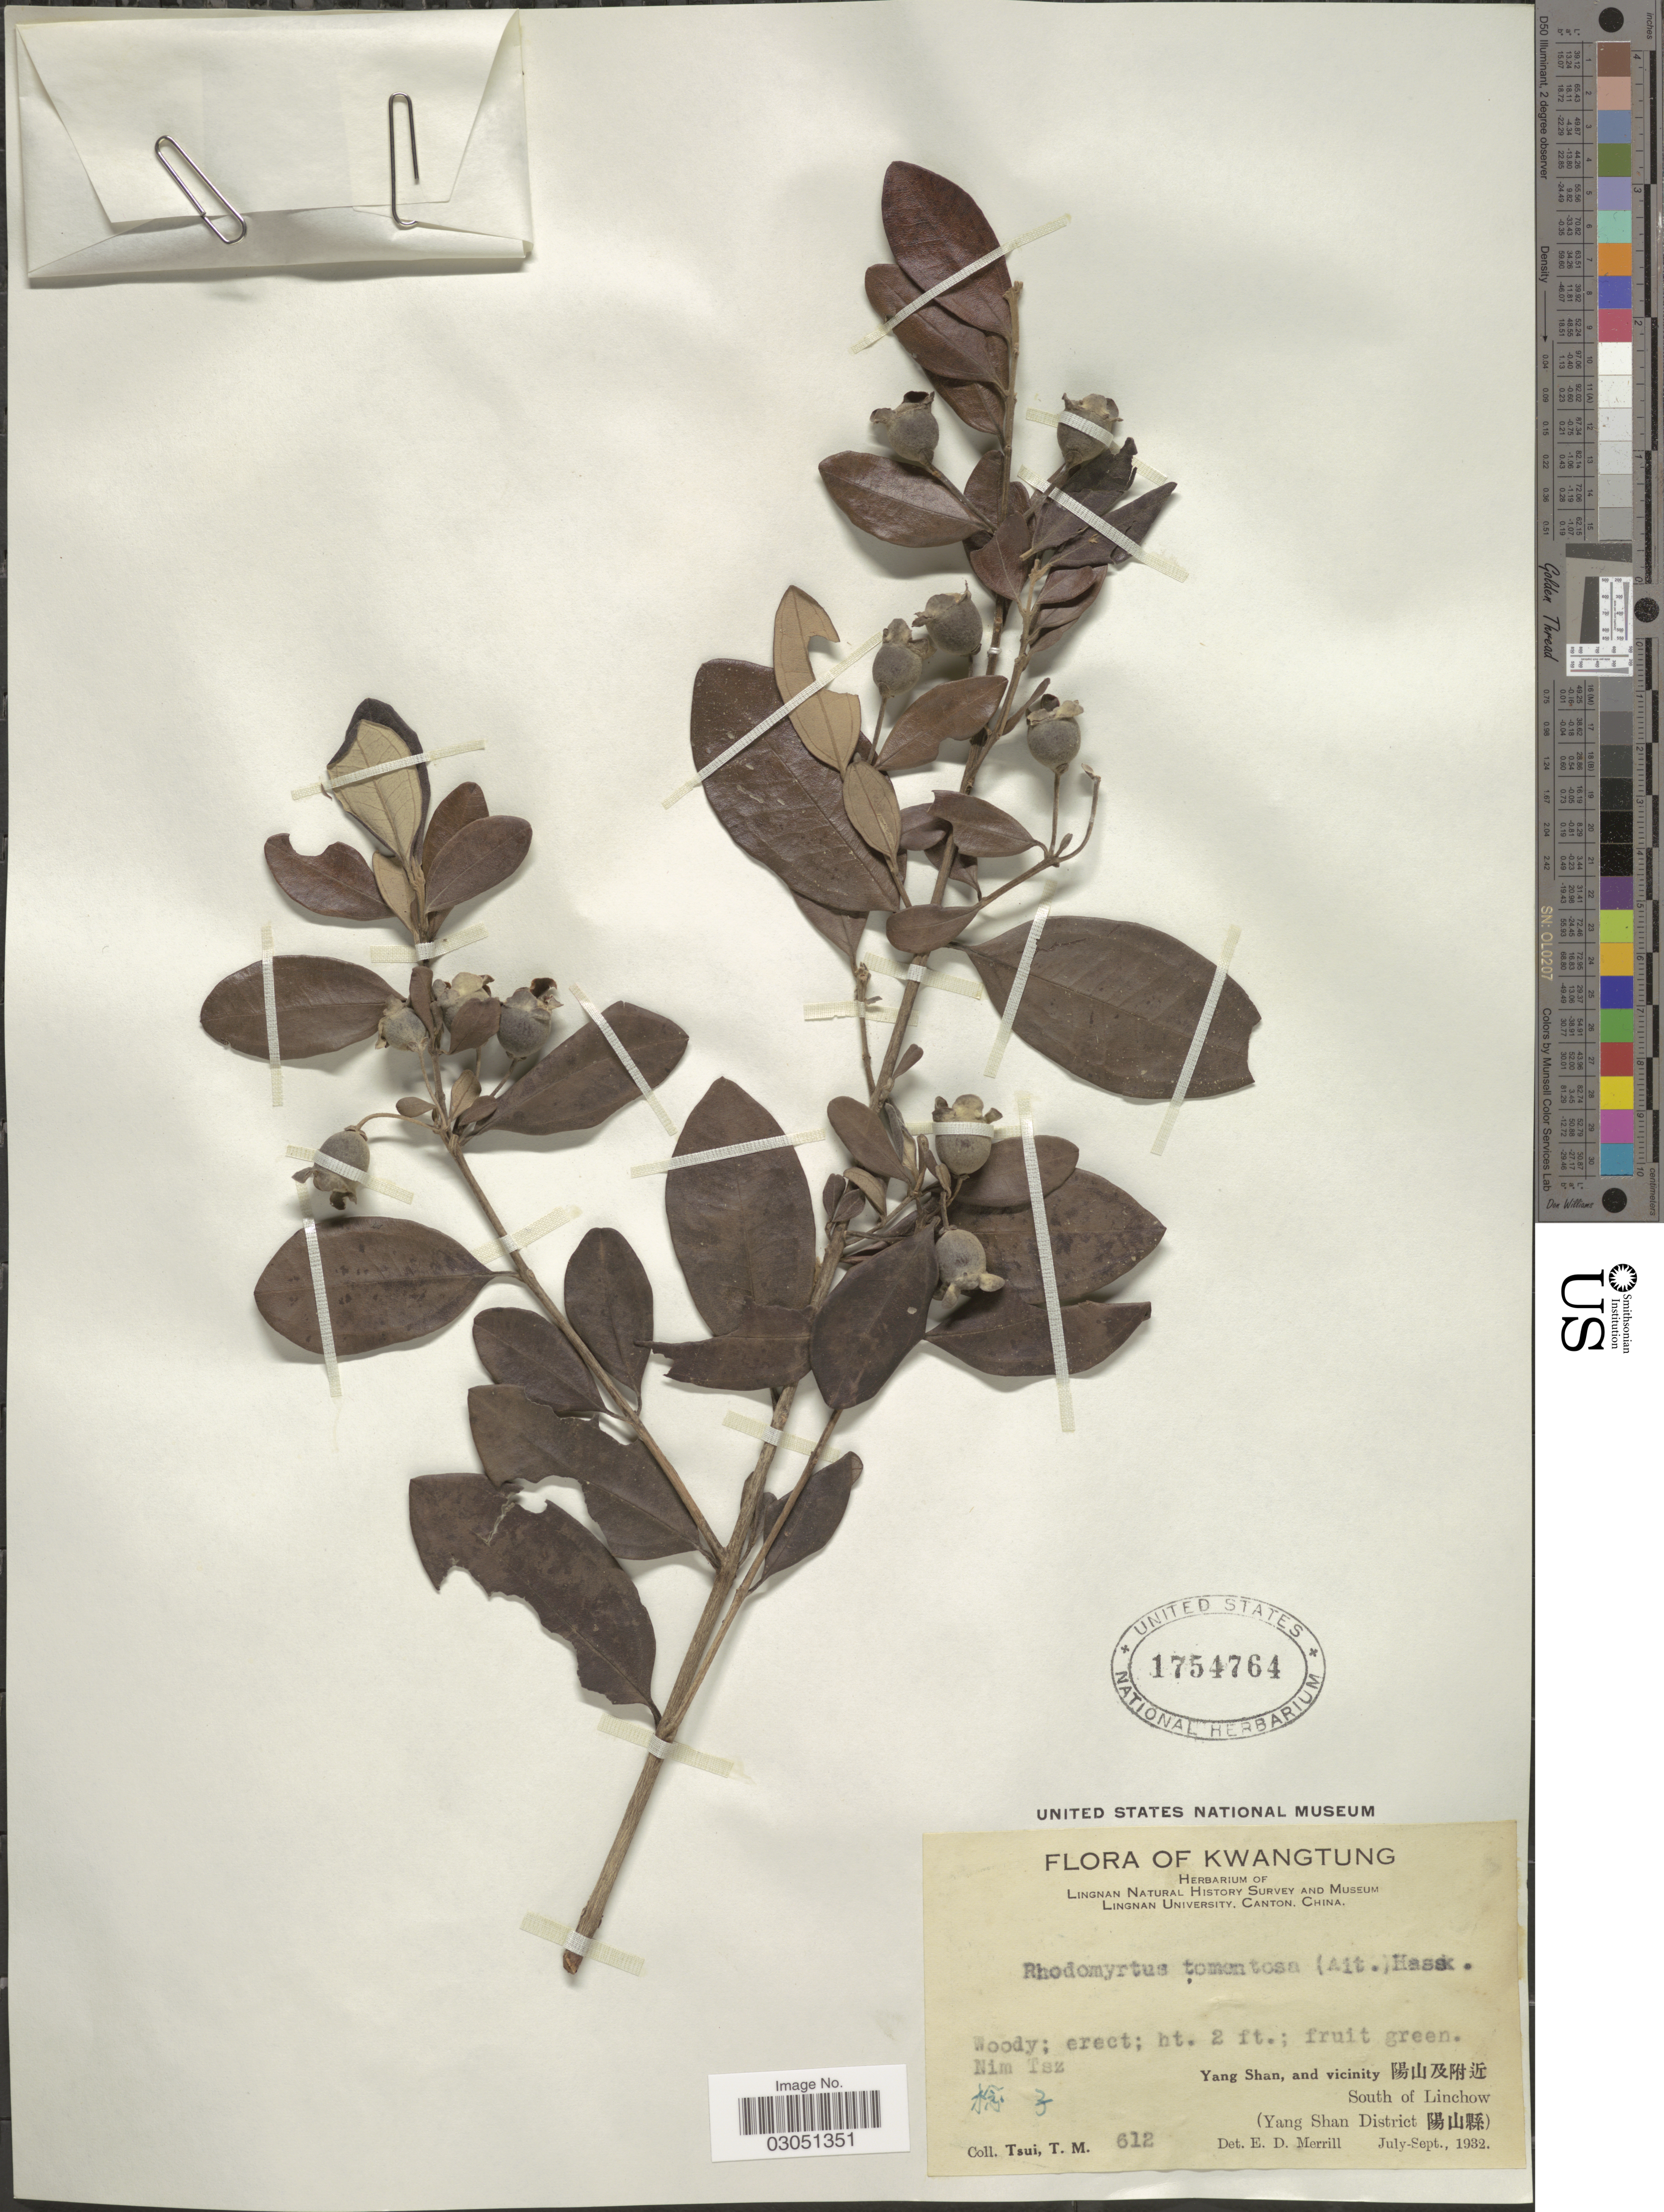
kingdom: Plantae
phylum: Tracheophyta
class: Magnoliopsida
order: Myrtales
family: Myrtaceae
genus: Rhodomyrtus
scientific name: Rhodomyrtus tomentosa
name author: (Aiton) Hassk.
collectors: T. Tsui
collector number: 612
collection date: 1932-07/1932-09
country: China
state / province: Guangdong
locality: Kwangtung, Nim Tsz, Yang Shan, and vicinity X, South of Linchow (Yang Shan District X).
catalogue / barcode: US 1754764